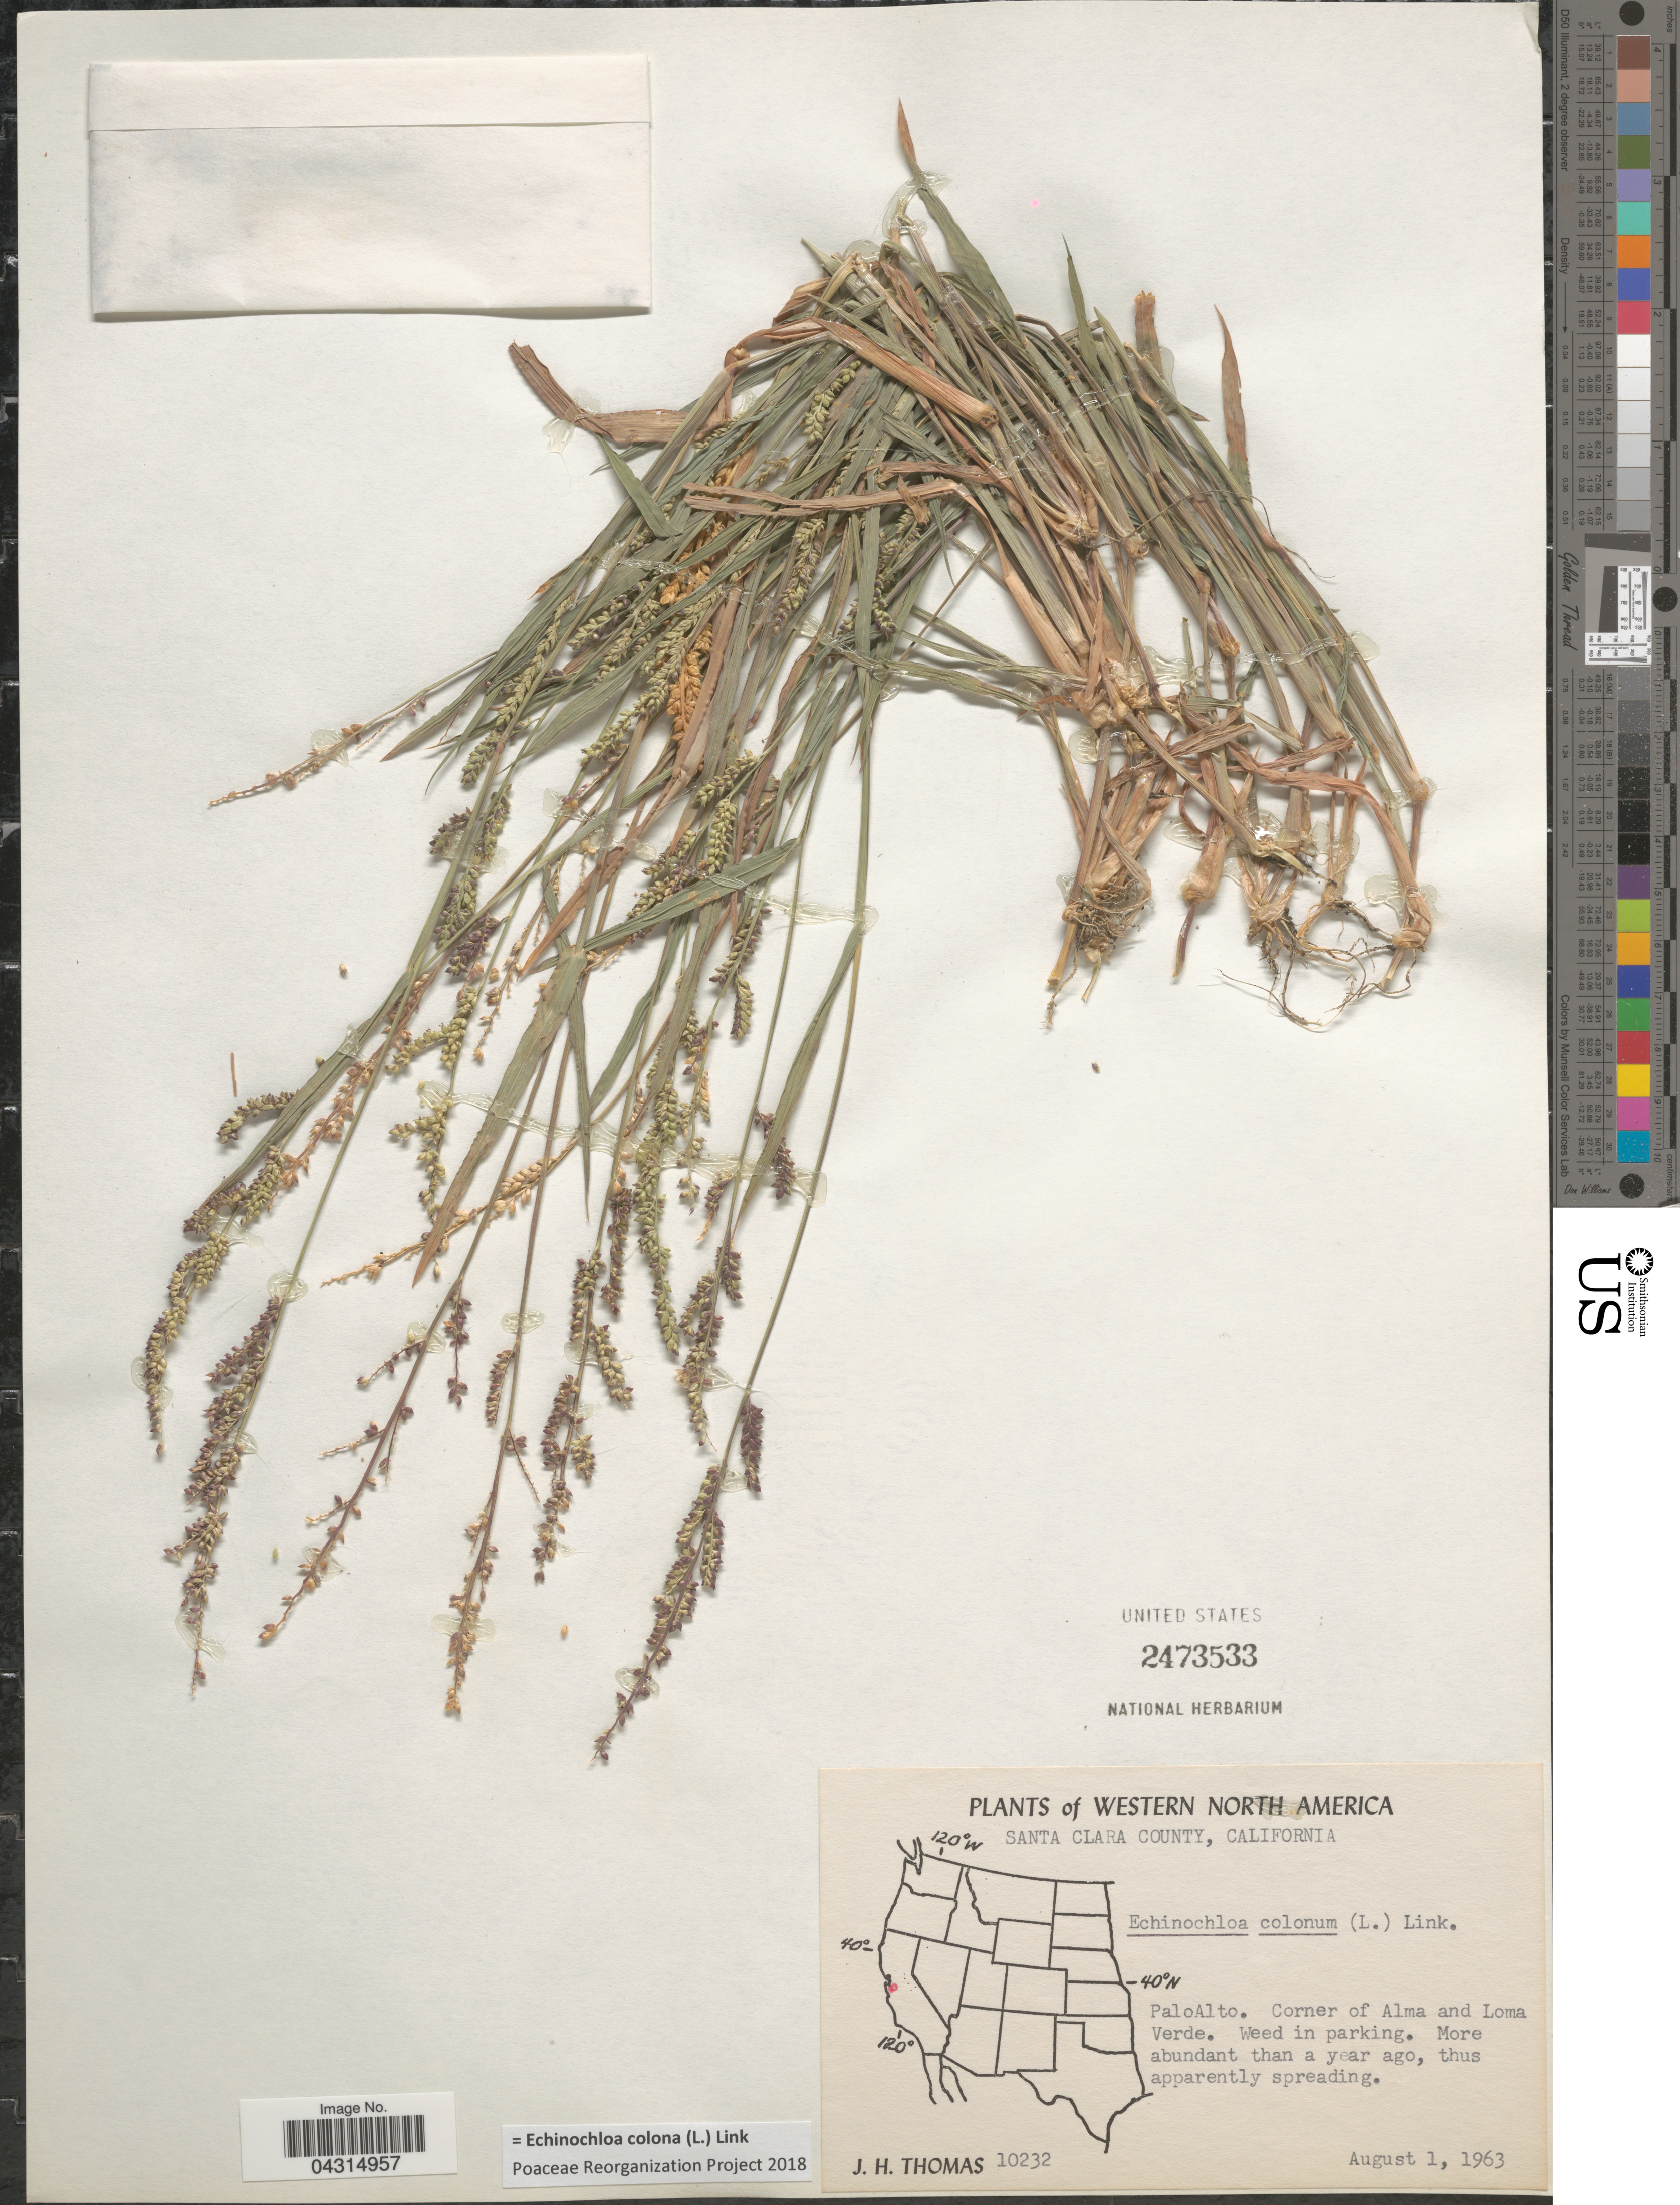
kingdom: Plantae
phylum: Tracheophyta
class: Liliopsida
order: Poales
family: Poaceae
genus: Echinochloa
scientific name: Echinochloa colona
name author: (L.) Link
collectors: J. H. Thomas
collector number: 10232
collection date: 1963-08-01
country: United States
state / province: California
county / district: Santa Clara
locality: Western North America. Santa Clara County. PaloAlto. Corner of Alma and Loma Verde.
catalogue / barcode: US 2473533